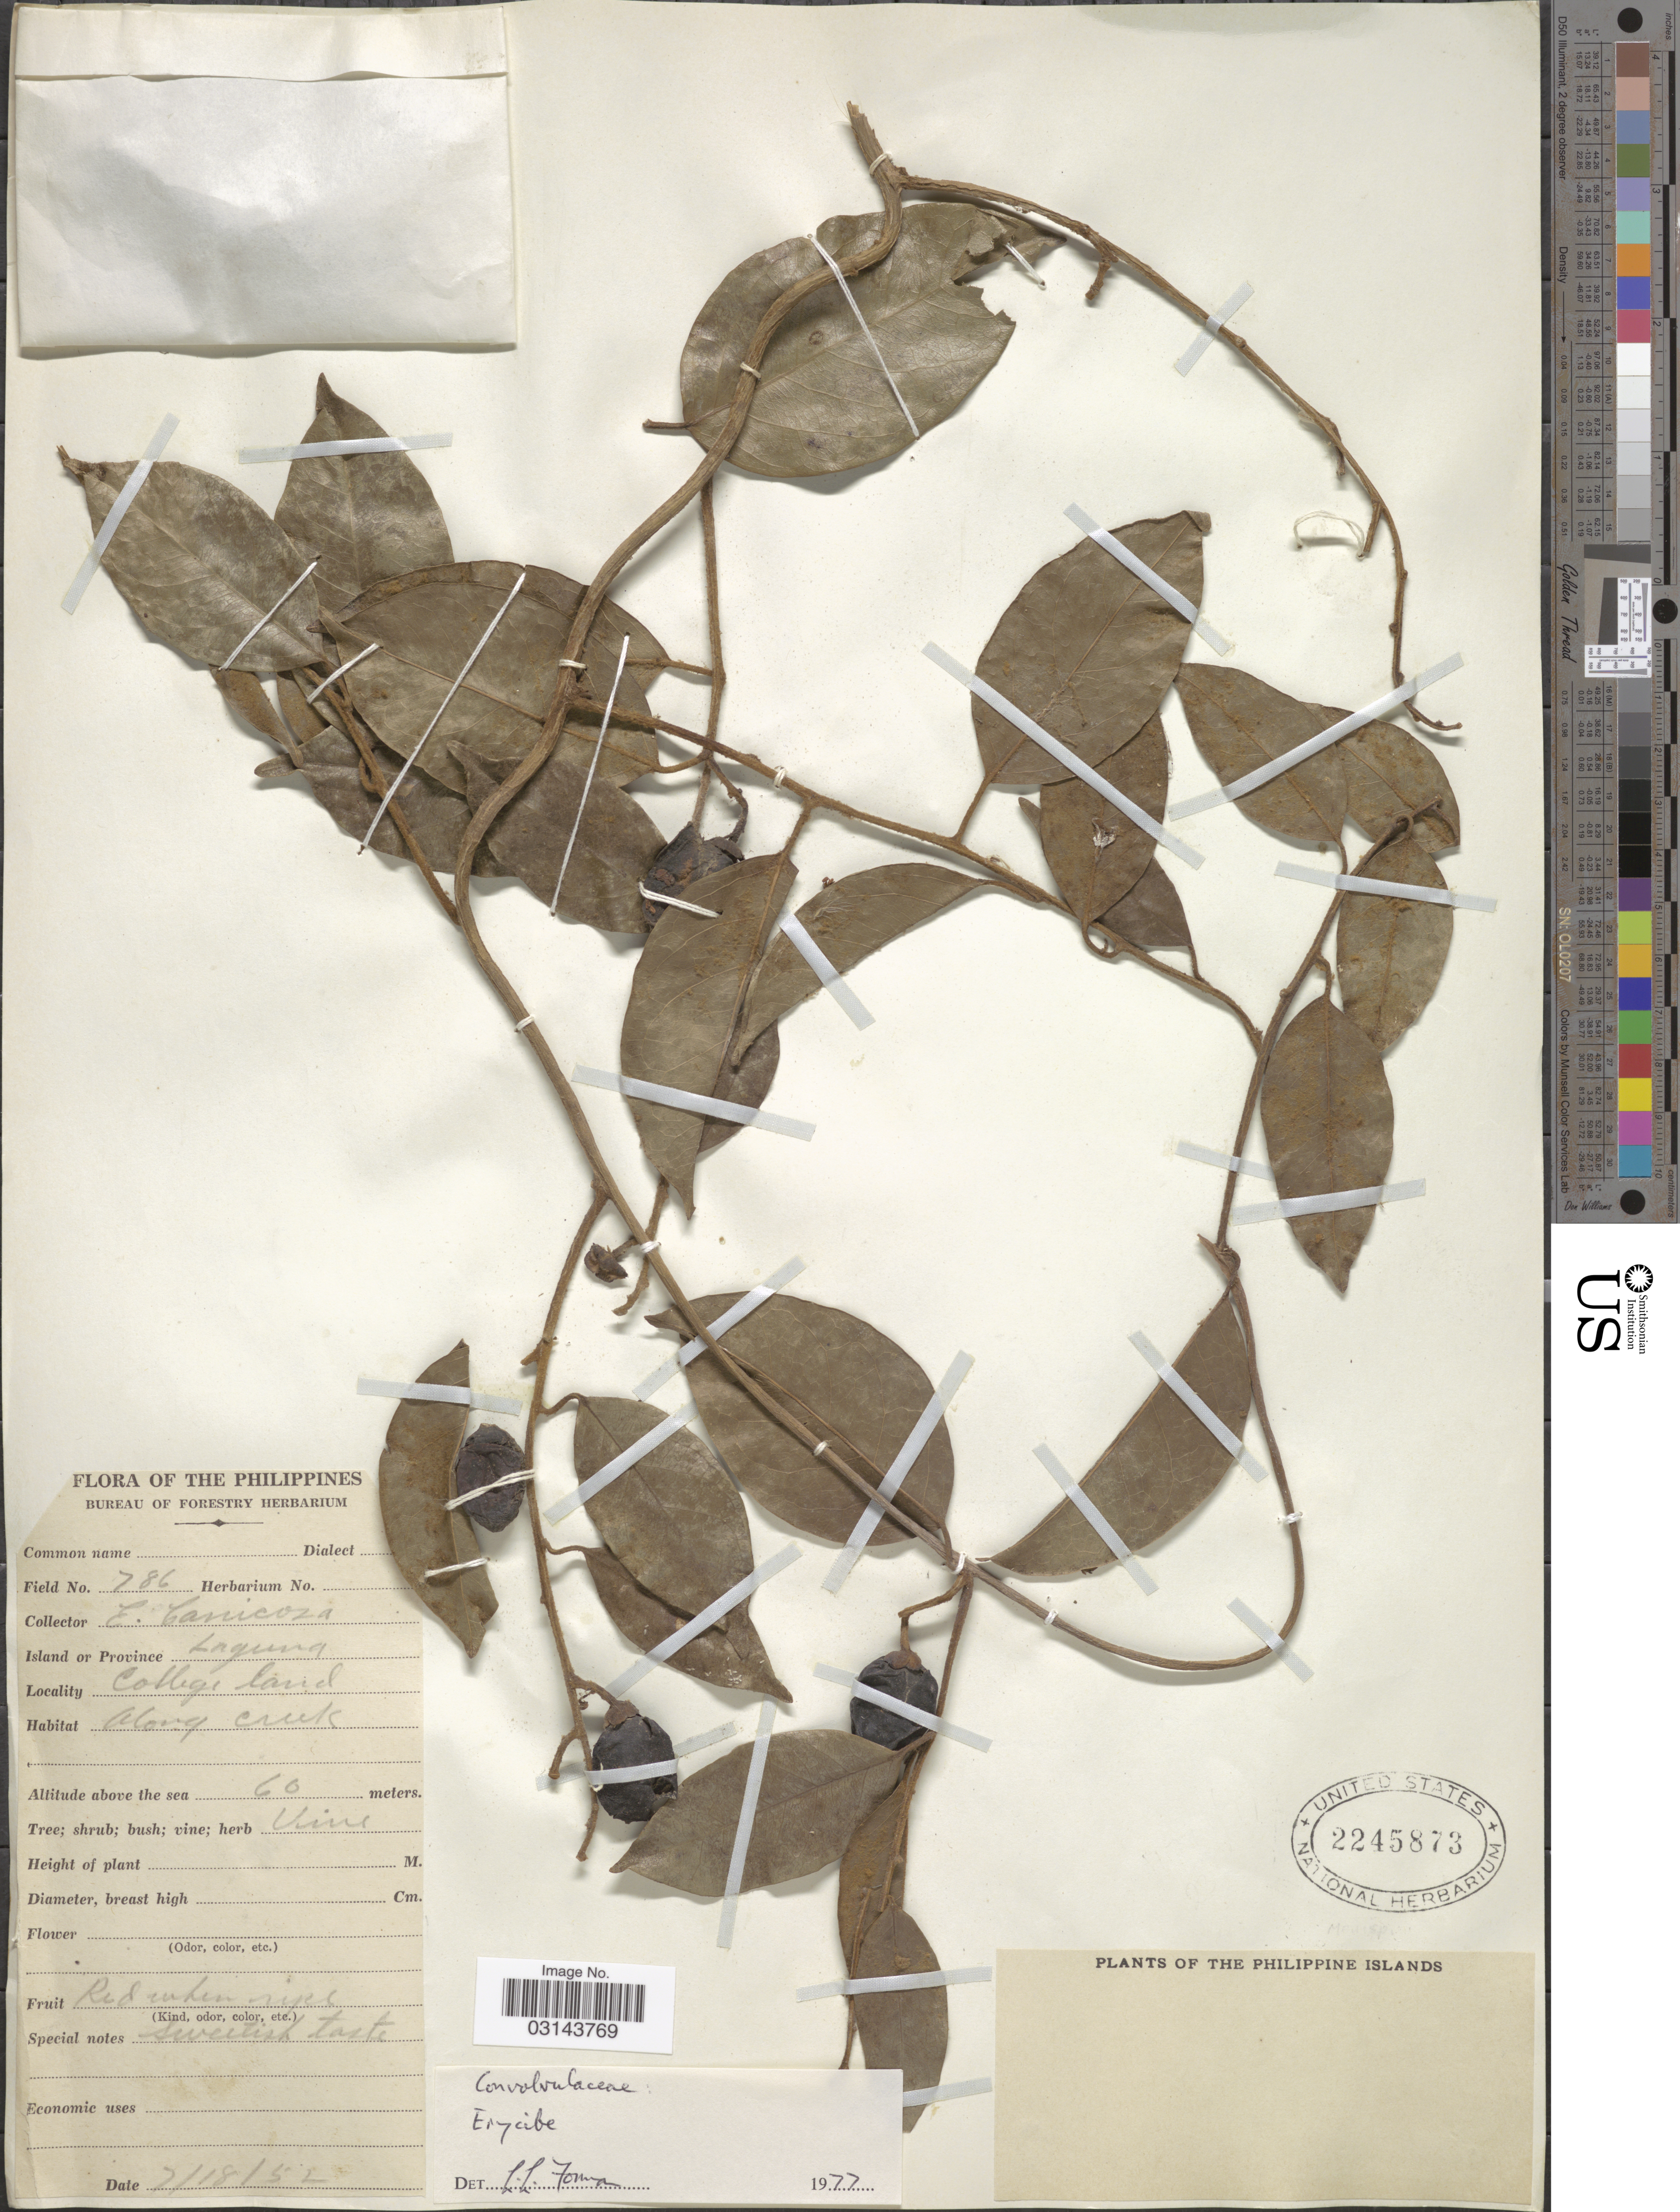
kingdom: Plantae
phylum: Tracheophyta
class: Magnoliopsida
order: Solanales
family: Convolvulaceae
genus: Erycibe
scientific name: Erycibe sp.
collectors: E. Canicosa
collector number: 786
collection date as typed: Transcribed d/m/y: 18/7/52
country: Philippines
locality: Island of Province Laguna. College land. Along creek. The Philippine Islands.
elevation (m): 60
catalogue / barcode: US 2245873